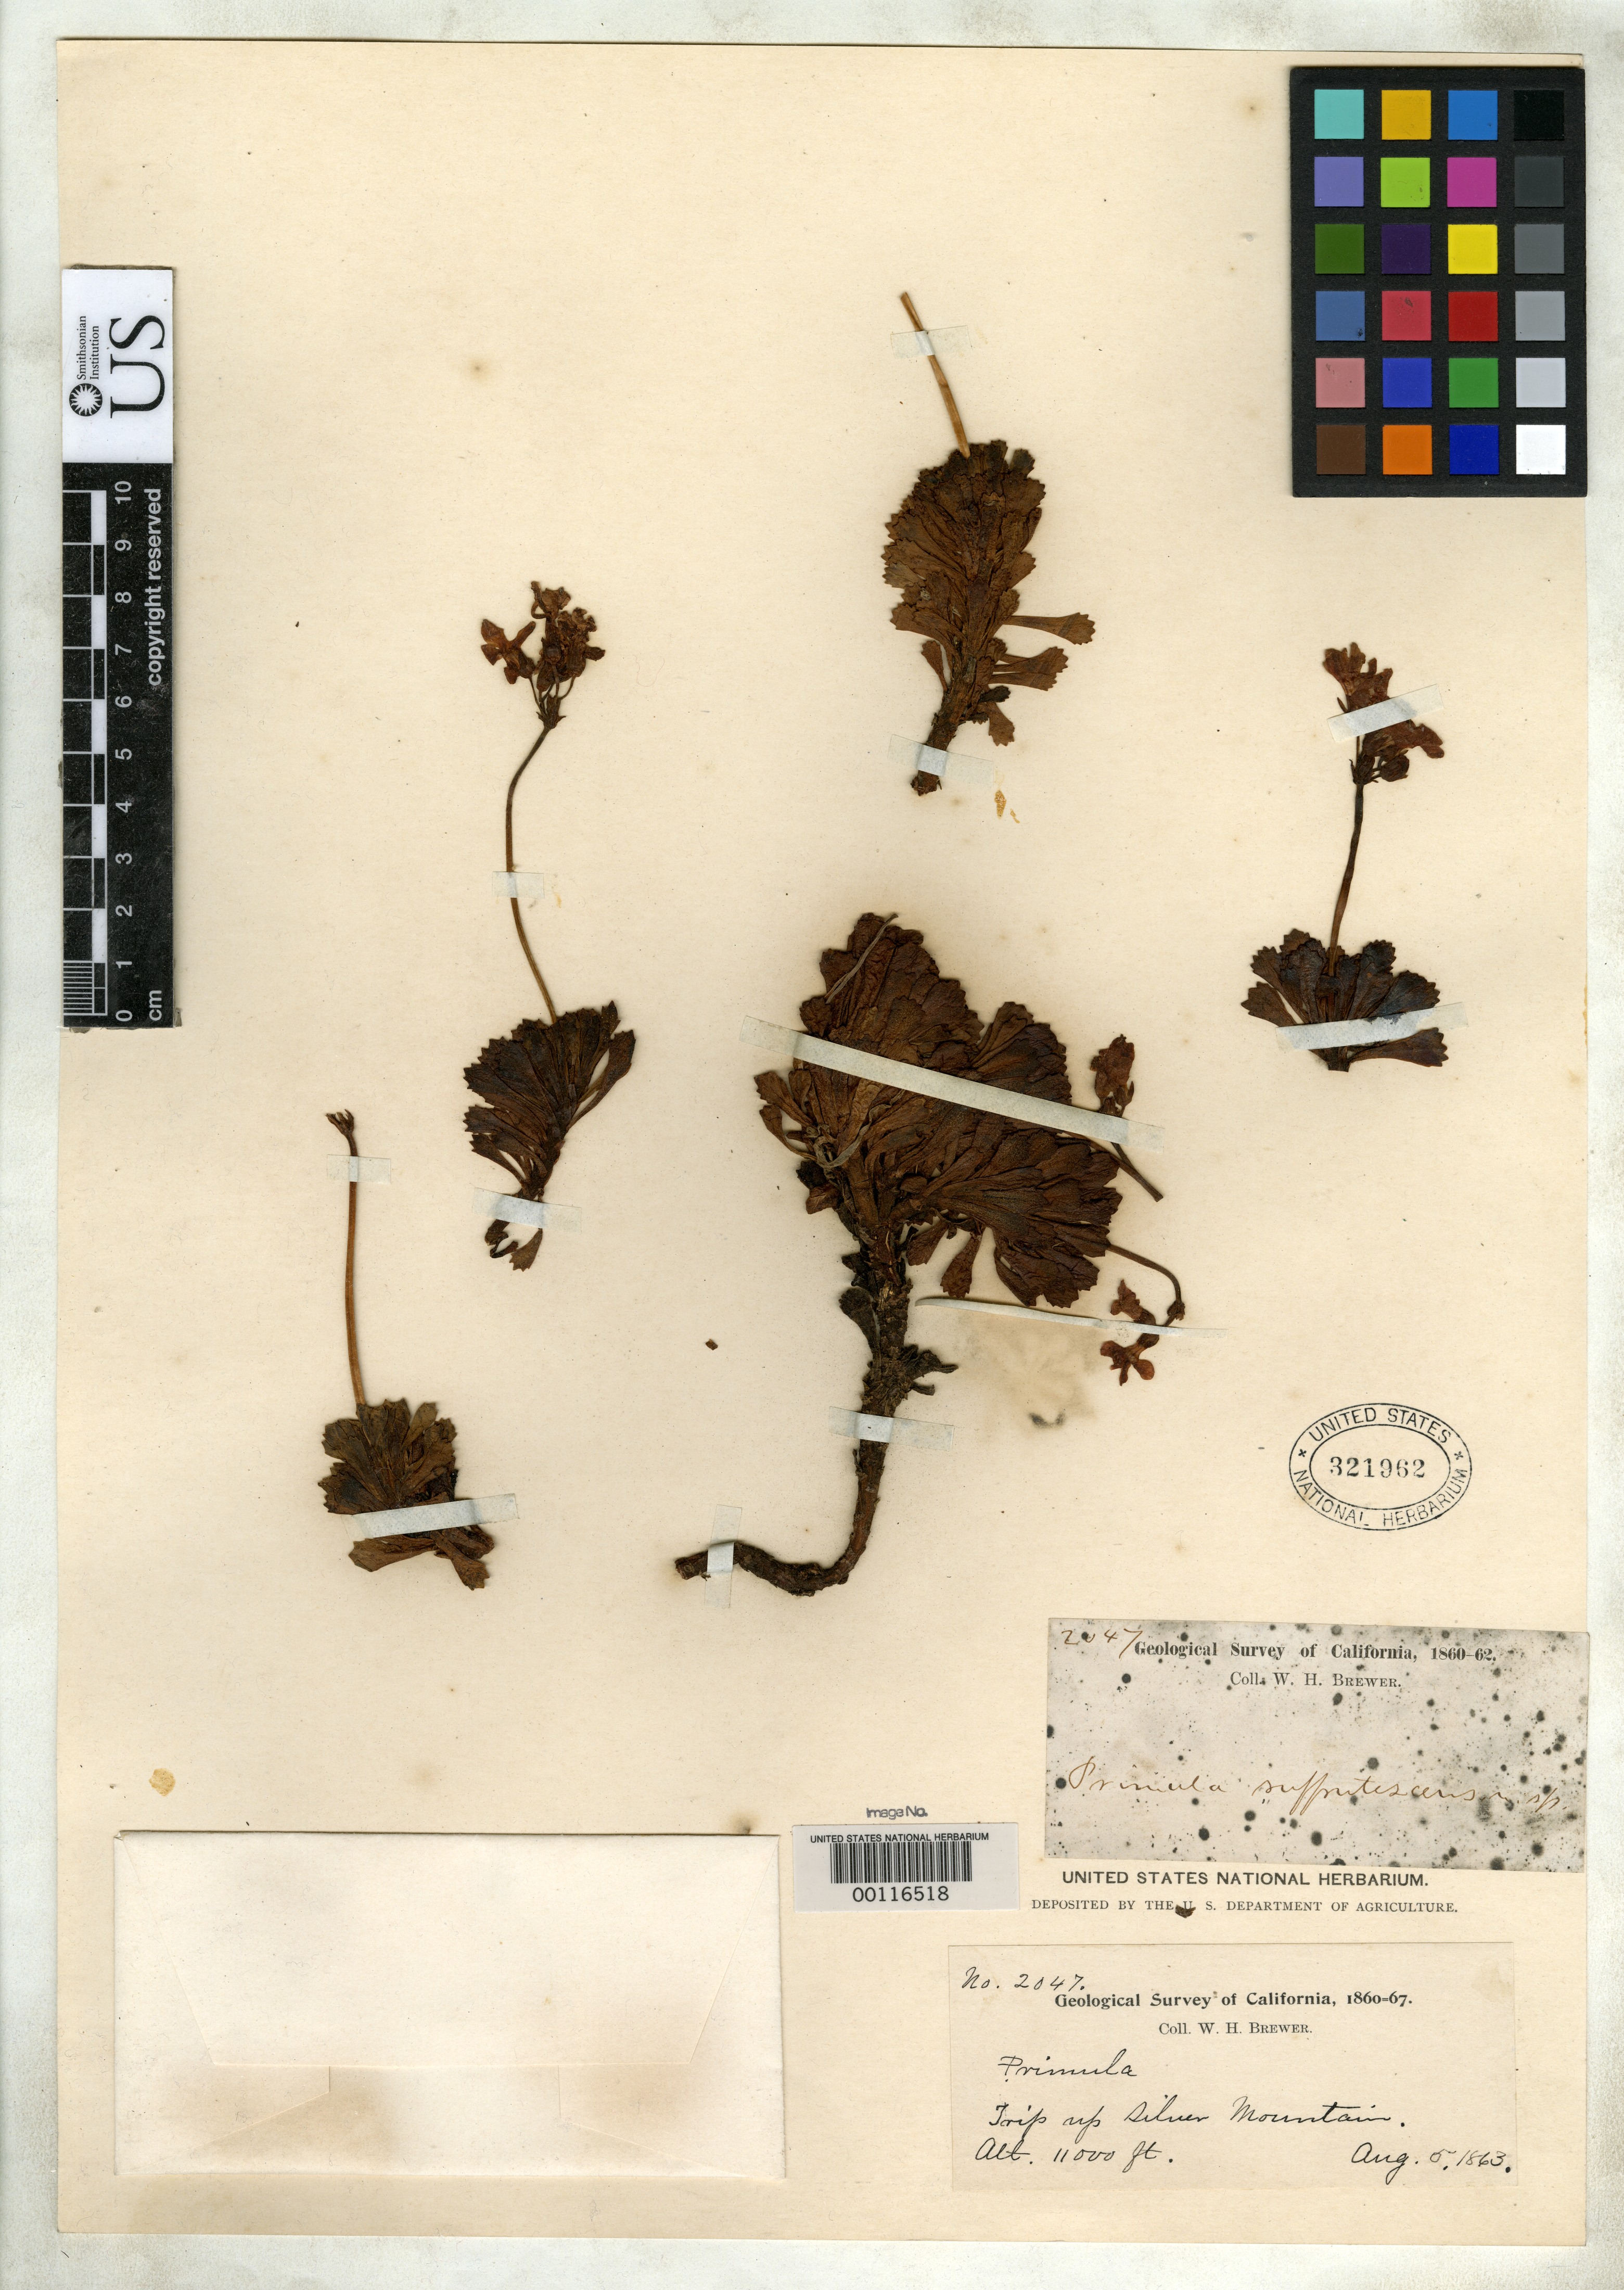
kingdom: Plantae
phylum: Tracheophyta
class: Magnoliopsida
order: Ericales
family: Primulaceae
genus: Primula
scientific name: Primula suffrutescens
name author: A. Gray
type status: Isosyntype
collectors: W. H. Brewer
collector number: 2047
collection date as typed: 05 Aug 1863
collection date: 1863-08-05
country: United States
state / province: California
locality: Sierra Nevada, Silver Mt.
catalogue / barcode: US 321962